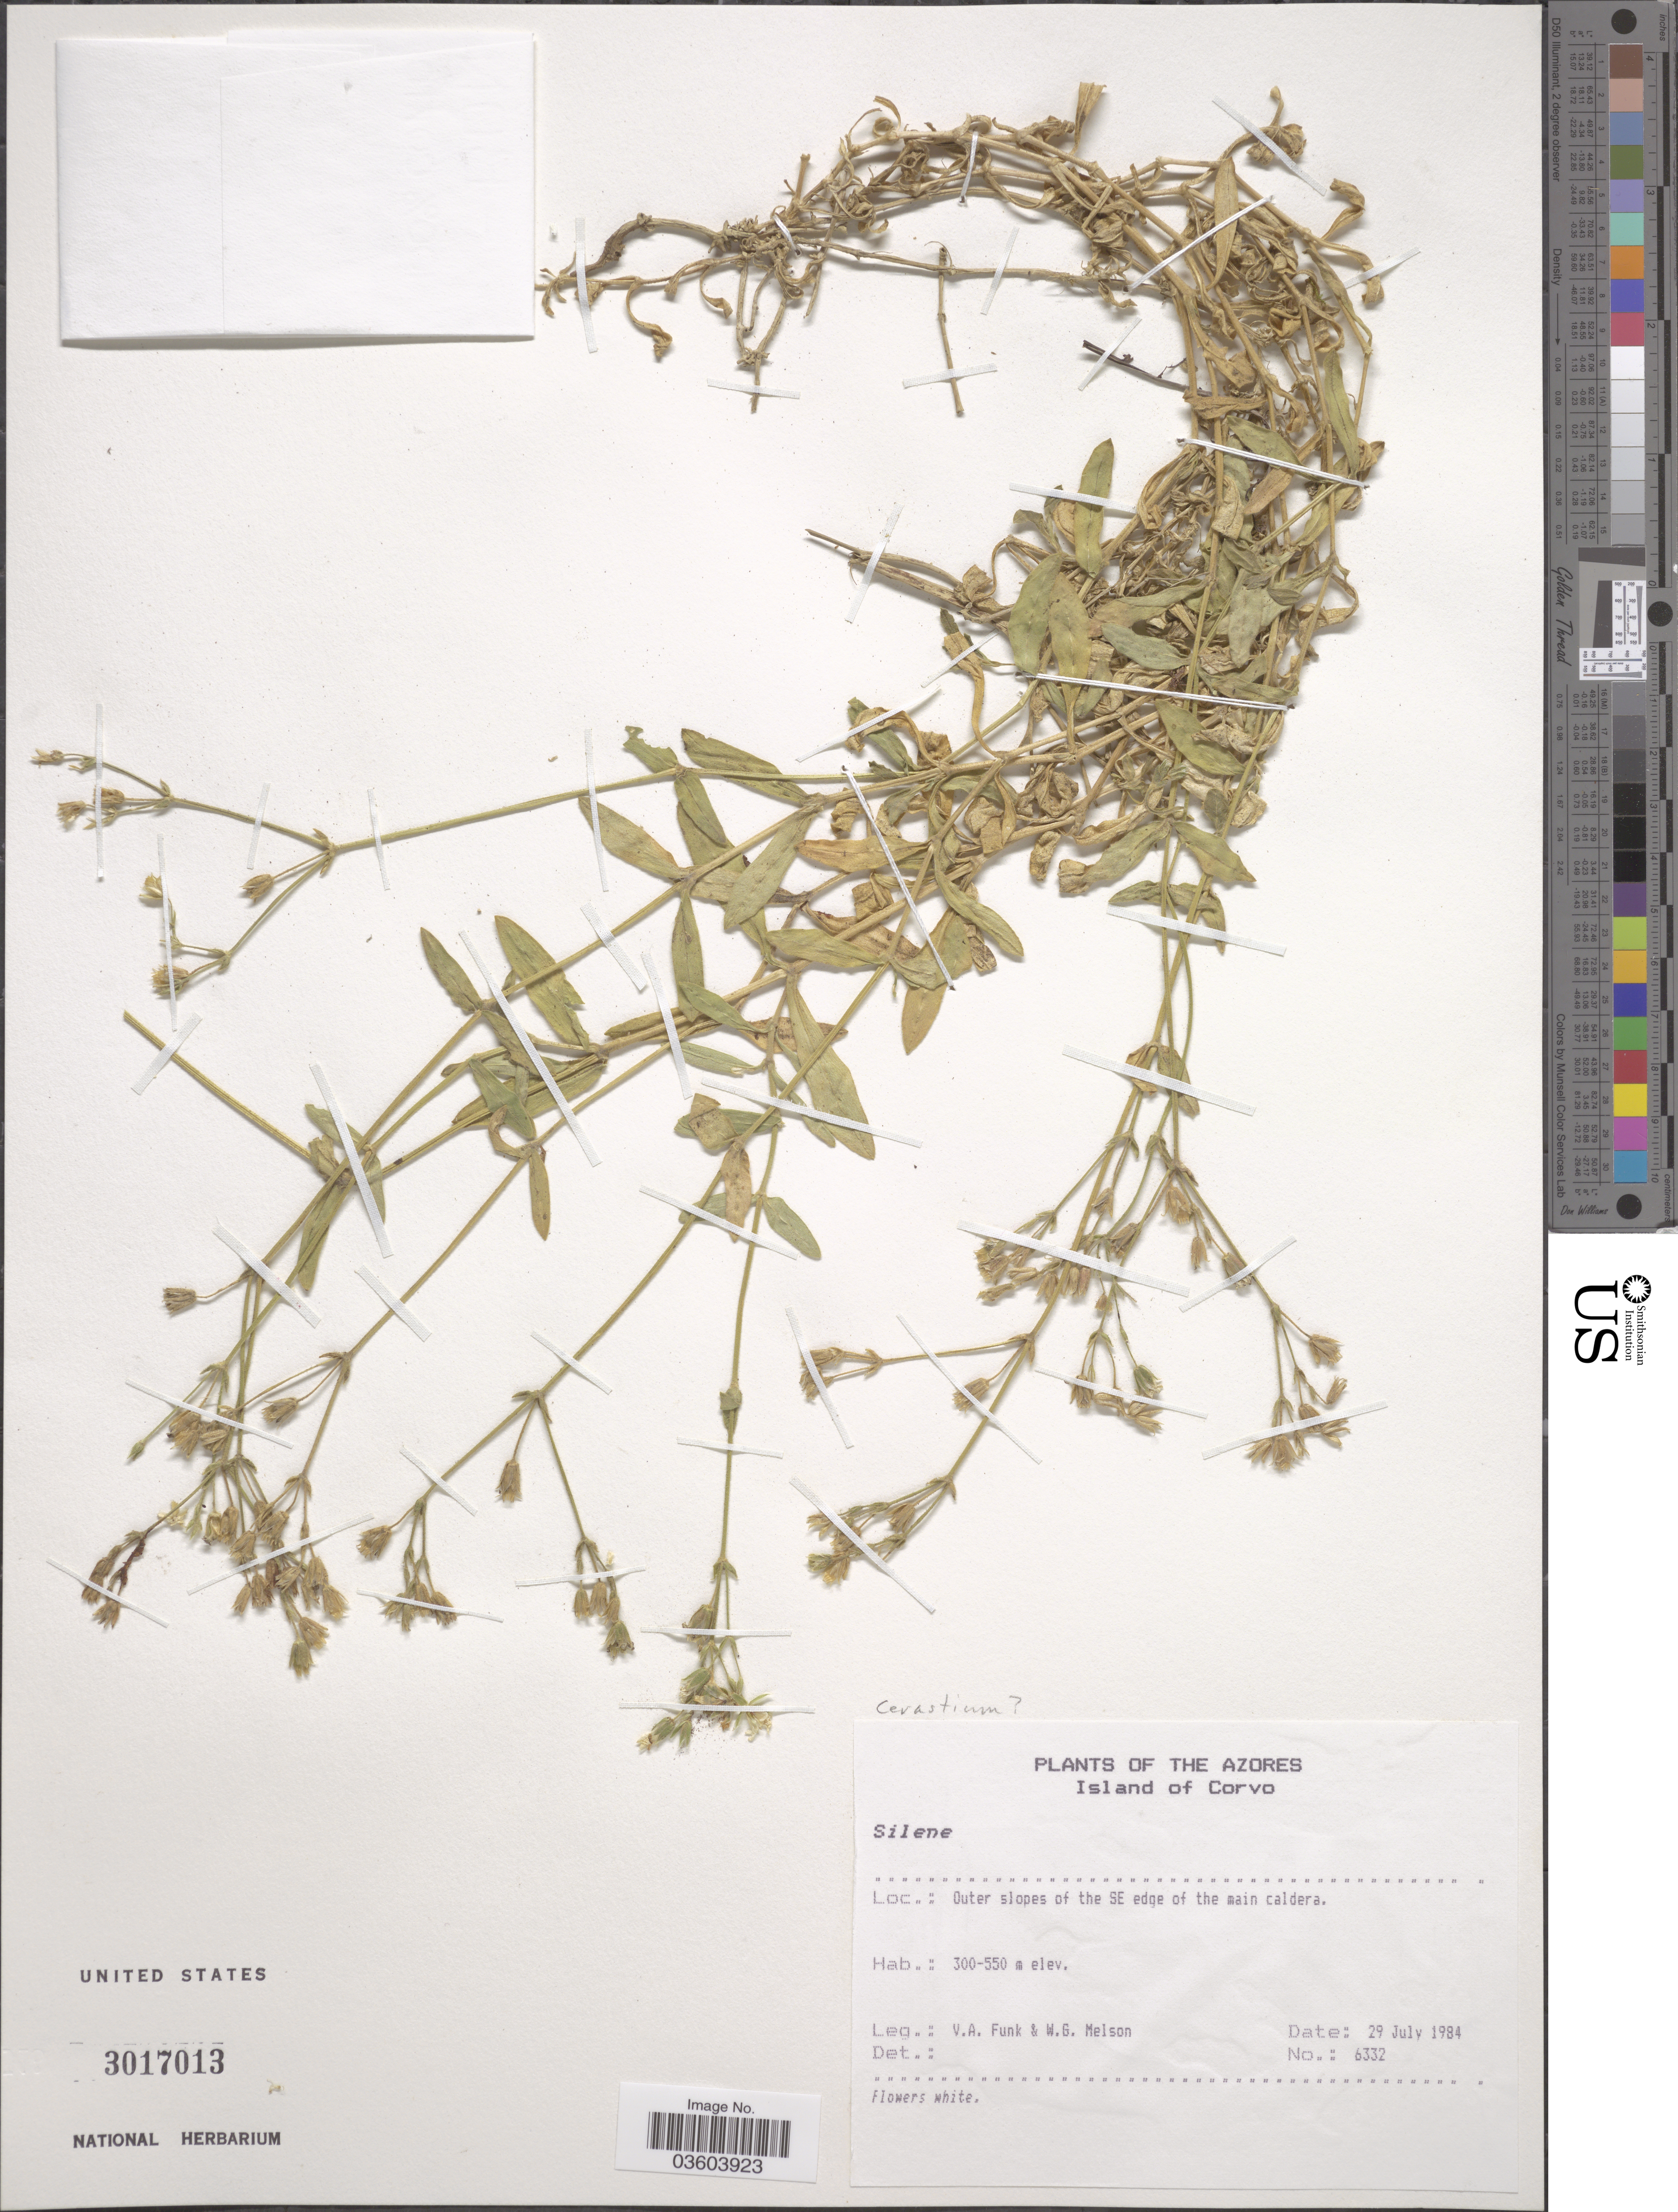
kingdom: Plantae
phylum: Tracheophyta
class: Magnoliopsida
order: Caryophyllales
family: Caryophyllaceae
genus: Cerastium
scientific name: Cerastium sp.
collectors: V. Funk & W. Melson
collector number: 6332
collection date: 1984-07-29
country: Portugal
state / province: Azores (Aut. Reg.)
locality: Island of Corvo. Outer slopes of the SE edge of the main caldera.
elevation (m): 300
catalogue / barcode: US 3017013